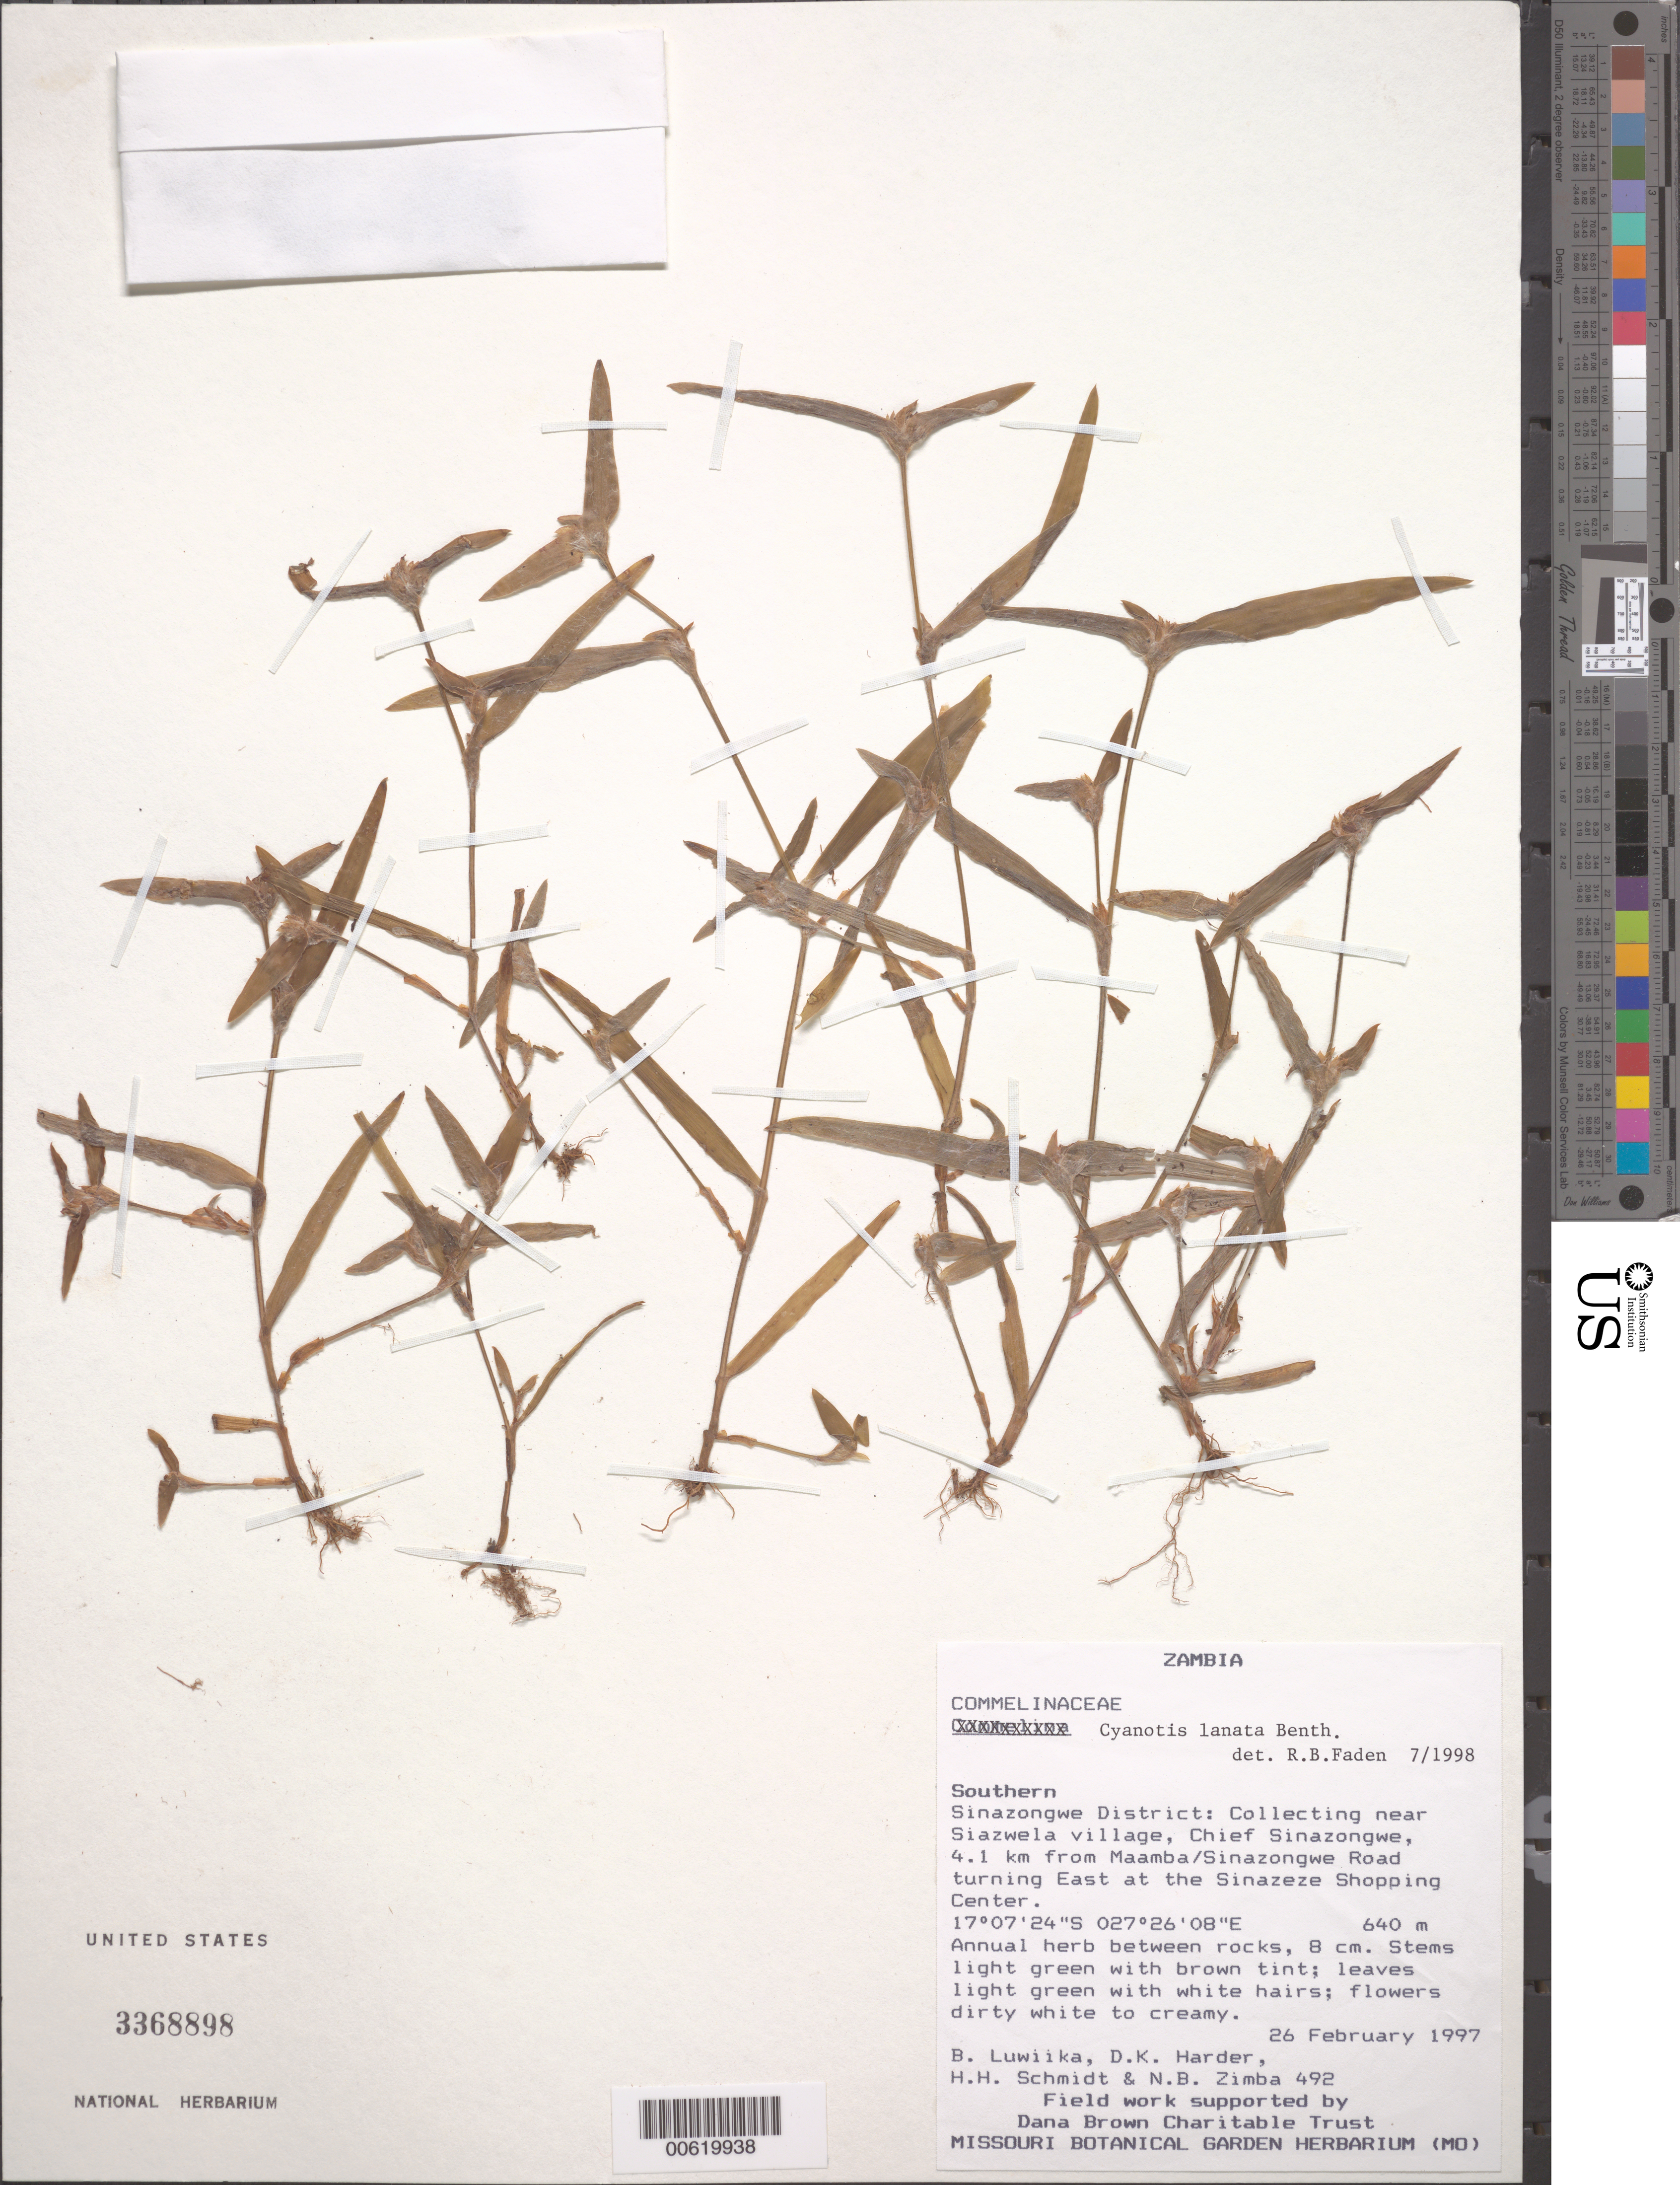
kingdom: Plantae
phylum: Tracheophyta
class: Liliopsida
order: Commelinales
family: Commelinaceae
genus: Cyanotis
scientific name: Cyanotis lanata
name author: Benth.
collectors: B. Luwiika, H. H. Schmidt, D. Harder & N. B. Zimba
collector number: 492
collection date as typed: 26 Feb 1997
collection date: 1997-02-26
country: Zambia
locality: Sinazongwe dist., near siazwela village, e of sinazeze shopping center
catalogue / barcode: US 3368898